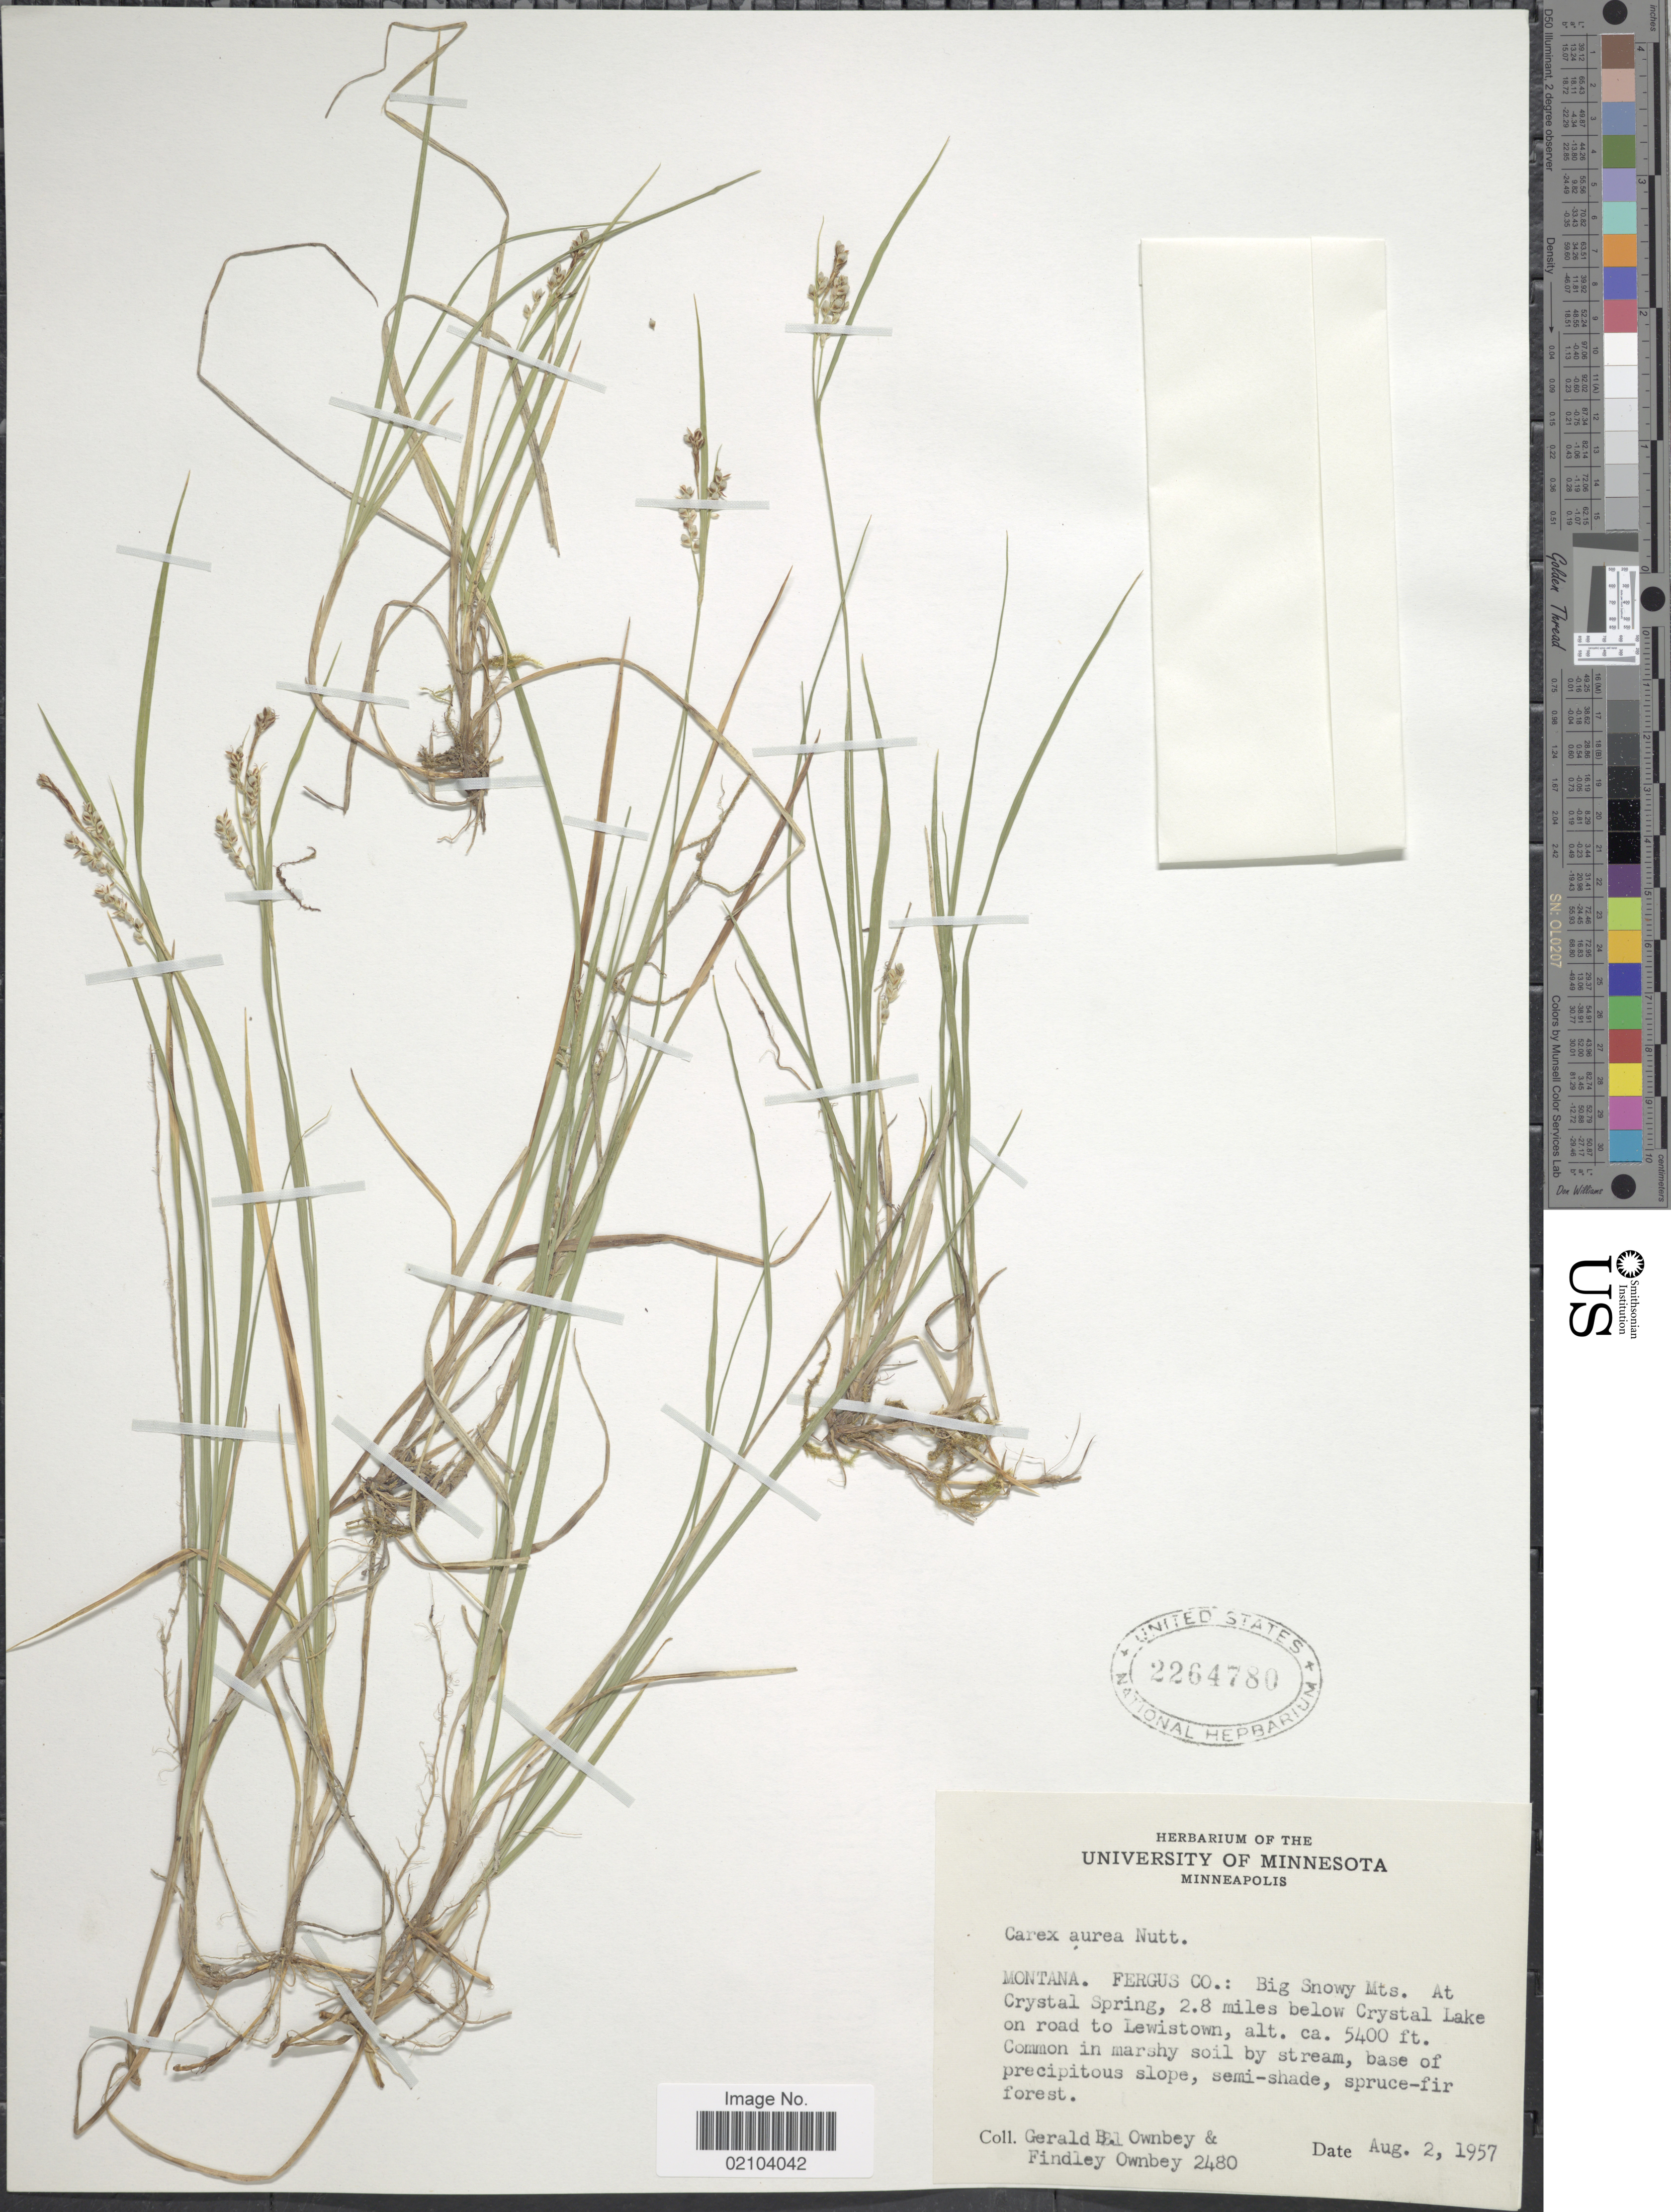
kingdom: Plantae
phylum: Tracheophyta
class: Liliopsida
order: Poales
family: Cyperaceae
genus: Carex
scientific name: Carex aurea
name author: Nutt.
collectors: G. B. Ownbey & F. Ownbey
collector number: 2480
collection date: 1957-08-02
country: United States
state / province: Montana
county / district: Fergus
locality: Big Snowy Mts. at Crystal Spring, 2.8 miles below Crystal Lake on road to Lewistown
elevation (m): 1646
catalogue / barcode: US 2264780